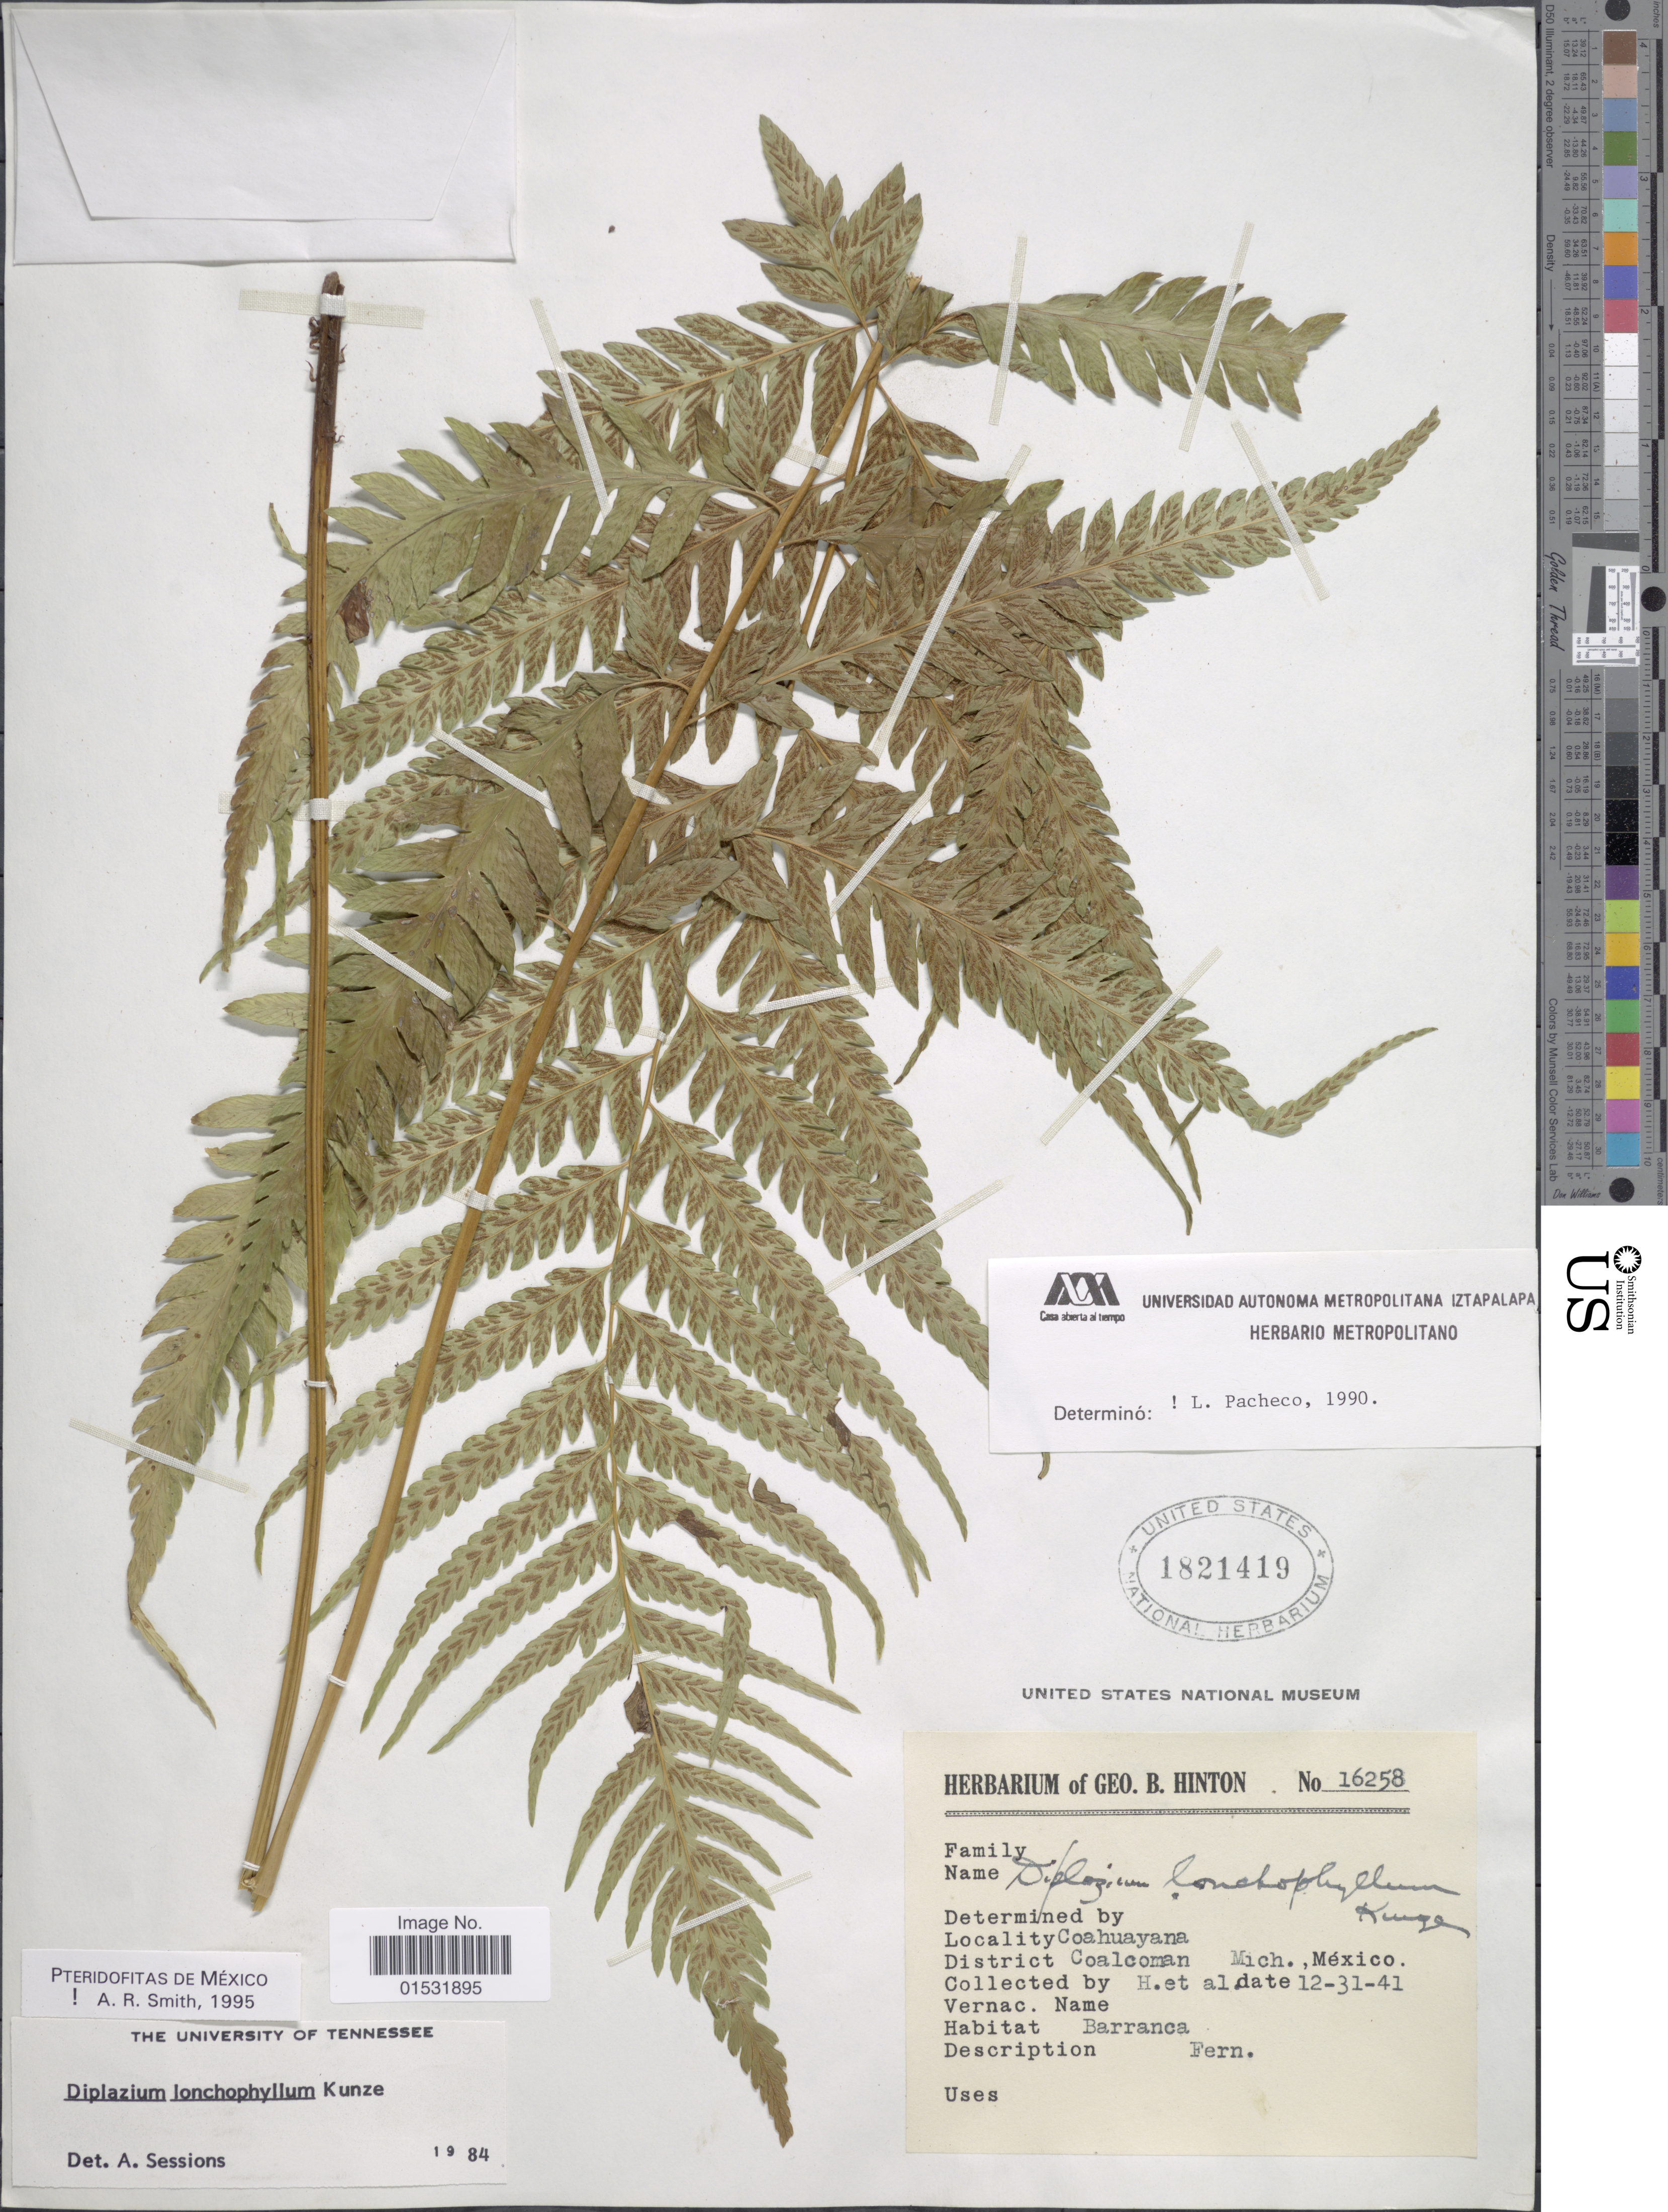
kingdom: Plantae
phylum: Tracheophyta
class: Polypodiopsida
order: Polypodiales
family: Athyriaceae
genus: Diplazium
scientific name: Diplazium lonchophyllum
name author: Kunze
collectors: G. B. Hinton & et al.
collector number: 16258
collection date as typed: Transcribed d/m/y: 31/12/41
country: Mexico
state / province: Michoacán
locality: Coahuayana. District Coalcoman. Mich.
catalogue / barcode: US 1821419